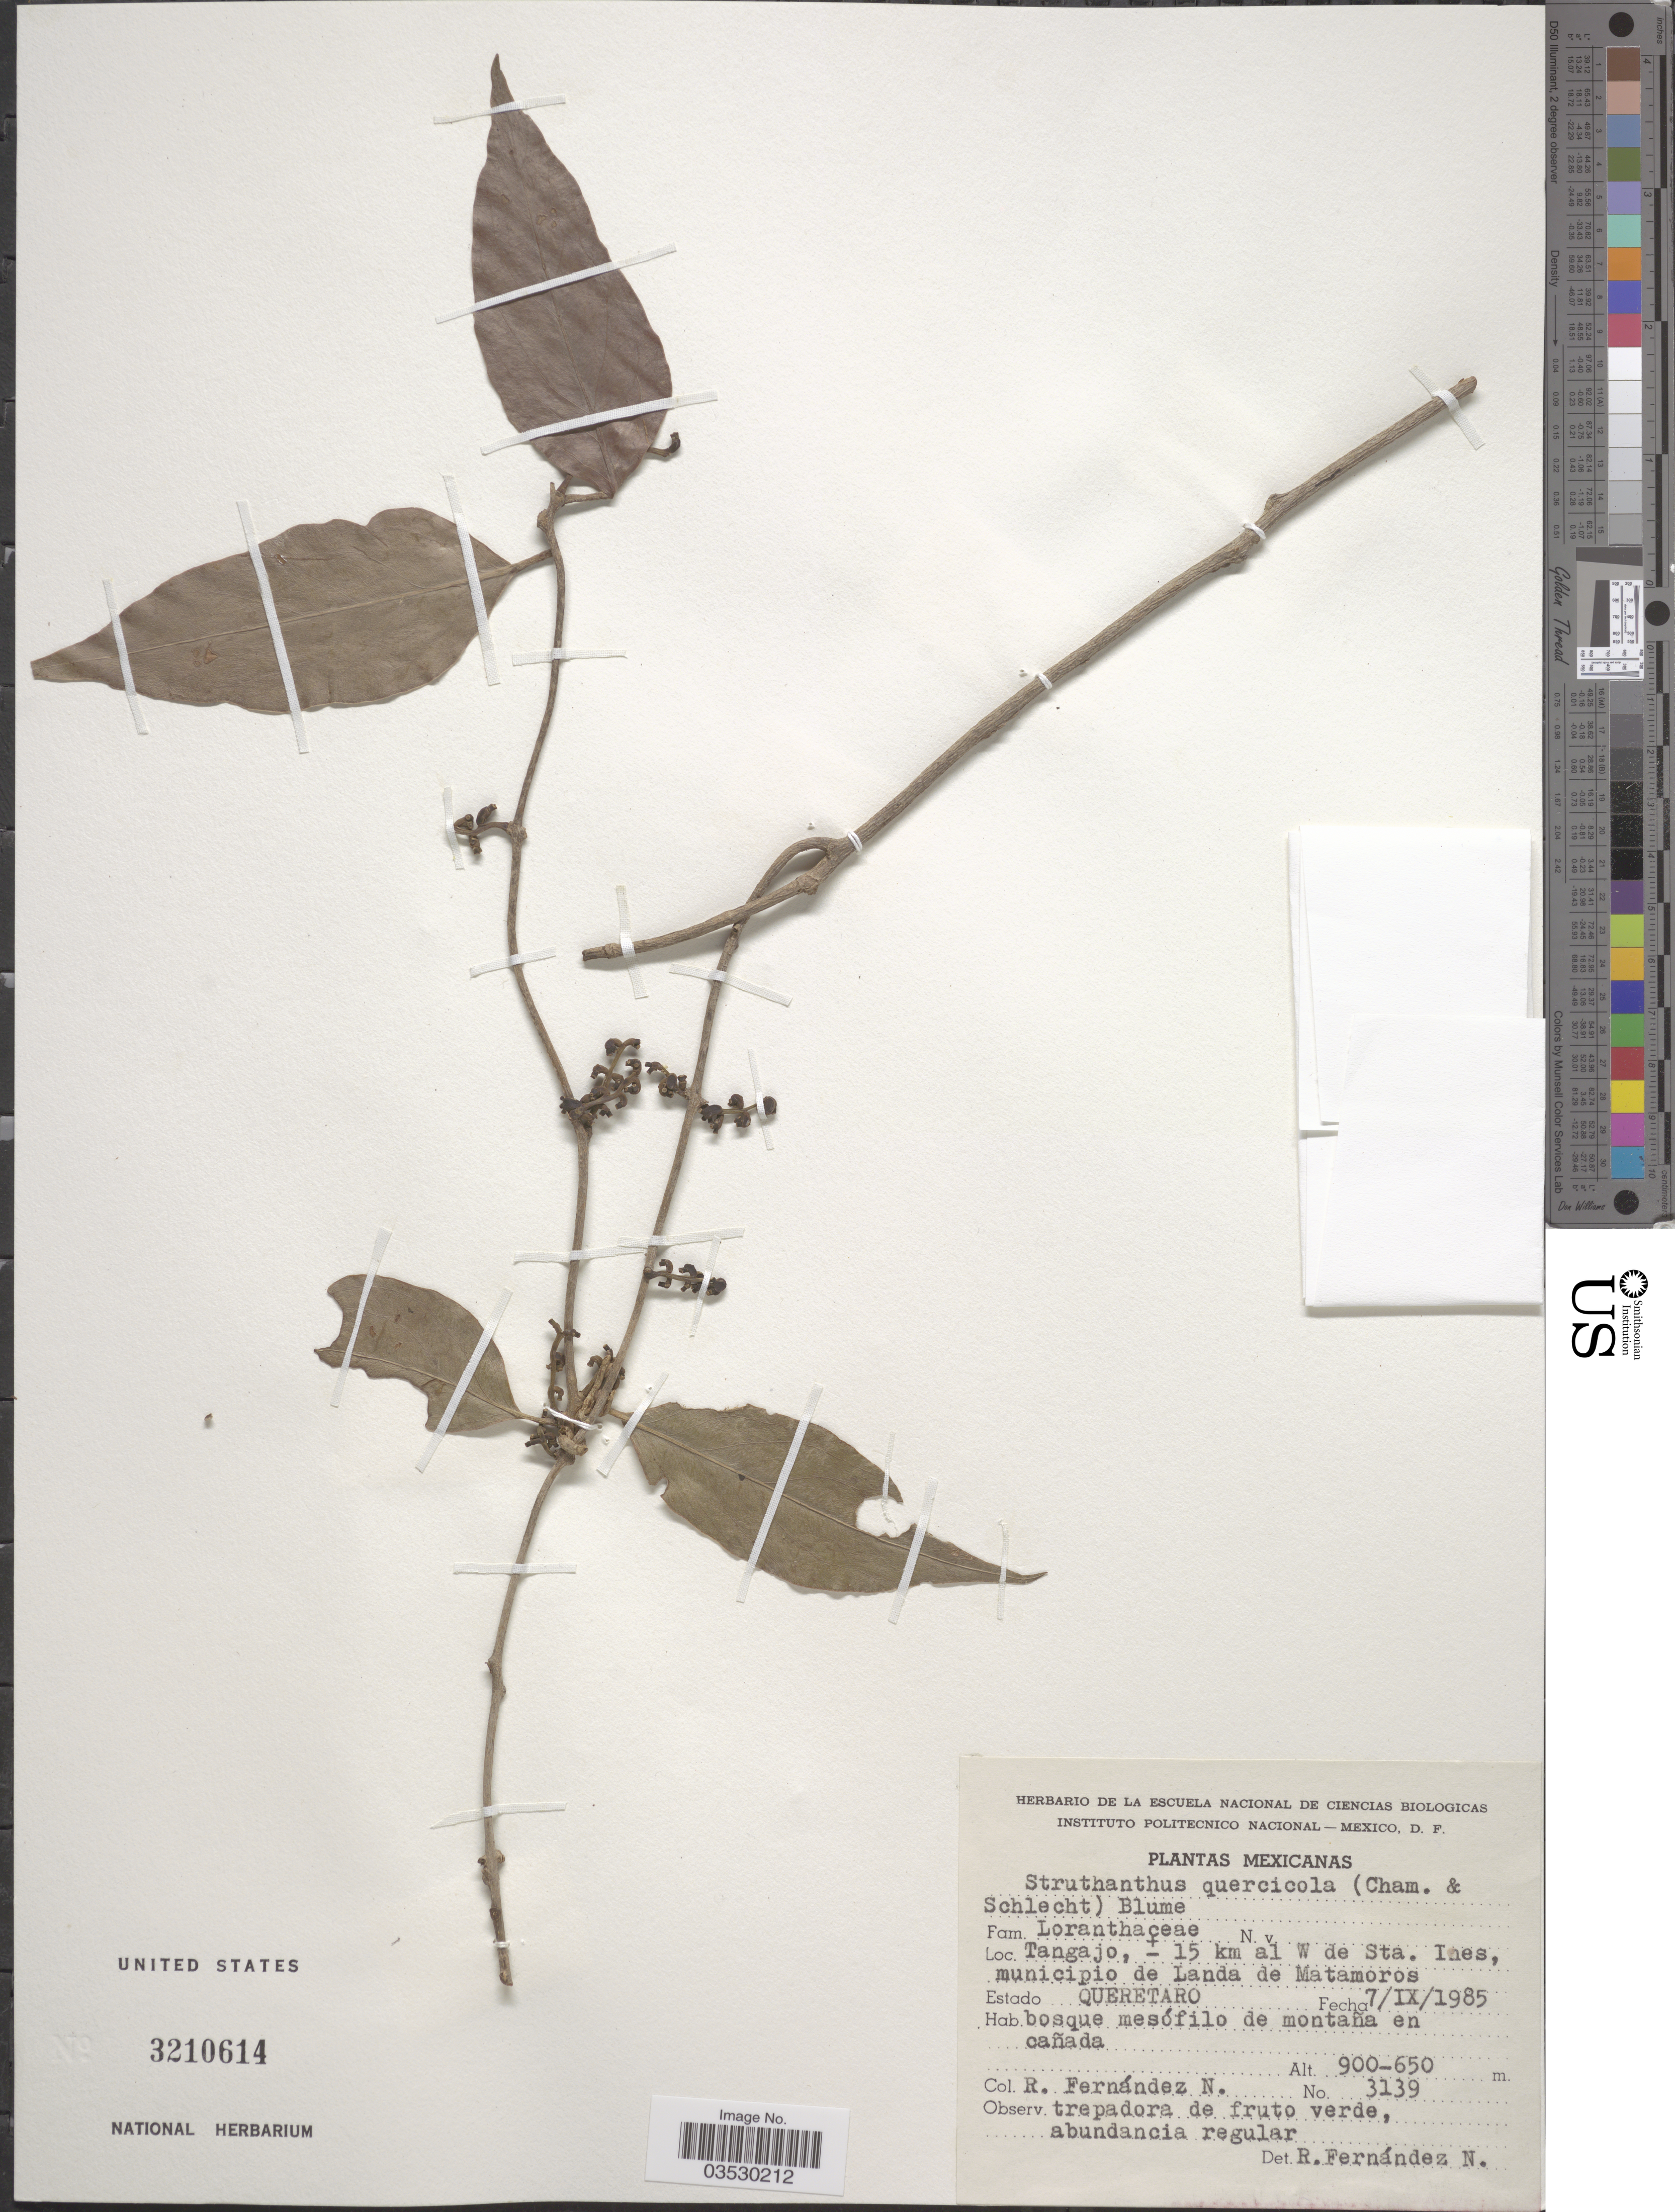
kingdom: Plantae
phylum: Tracheophyta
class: Magnoliopsida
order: Santalales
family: Loranthaceae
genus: Struthanthus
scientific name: Struthanthus quercicola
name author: (Kuijt) Cham. & Schltr.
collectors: R. Fernández Nava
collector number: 3139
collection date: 1985-09-07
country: Mexico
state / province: Querétaro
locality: Tangajo, ± 15 km al W de Sta. Ines, municipio de Landa de Matamoros.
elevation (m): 650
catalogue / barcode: US 3210614